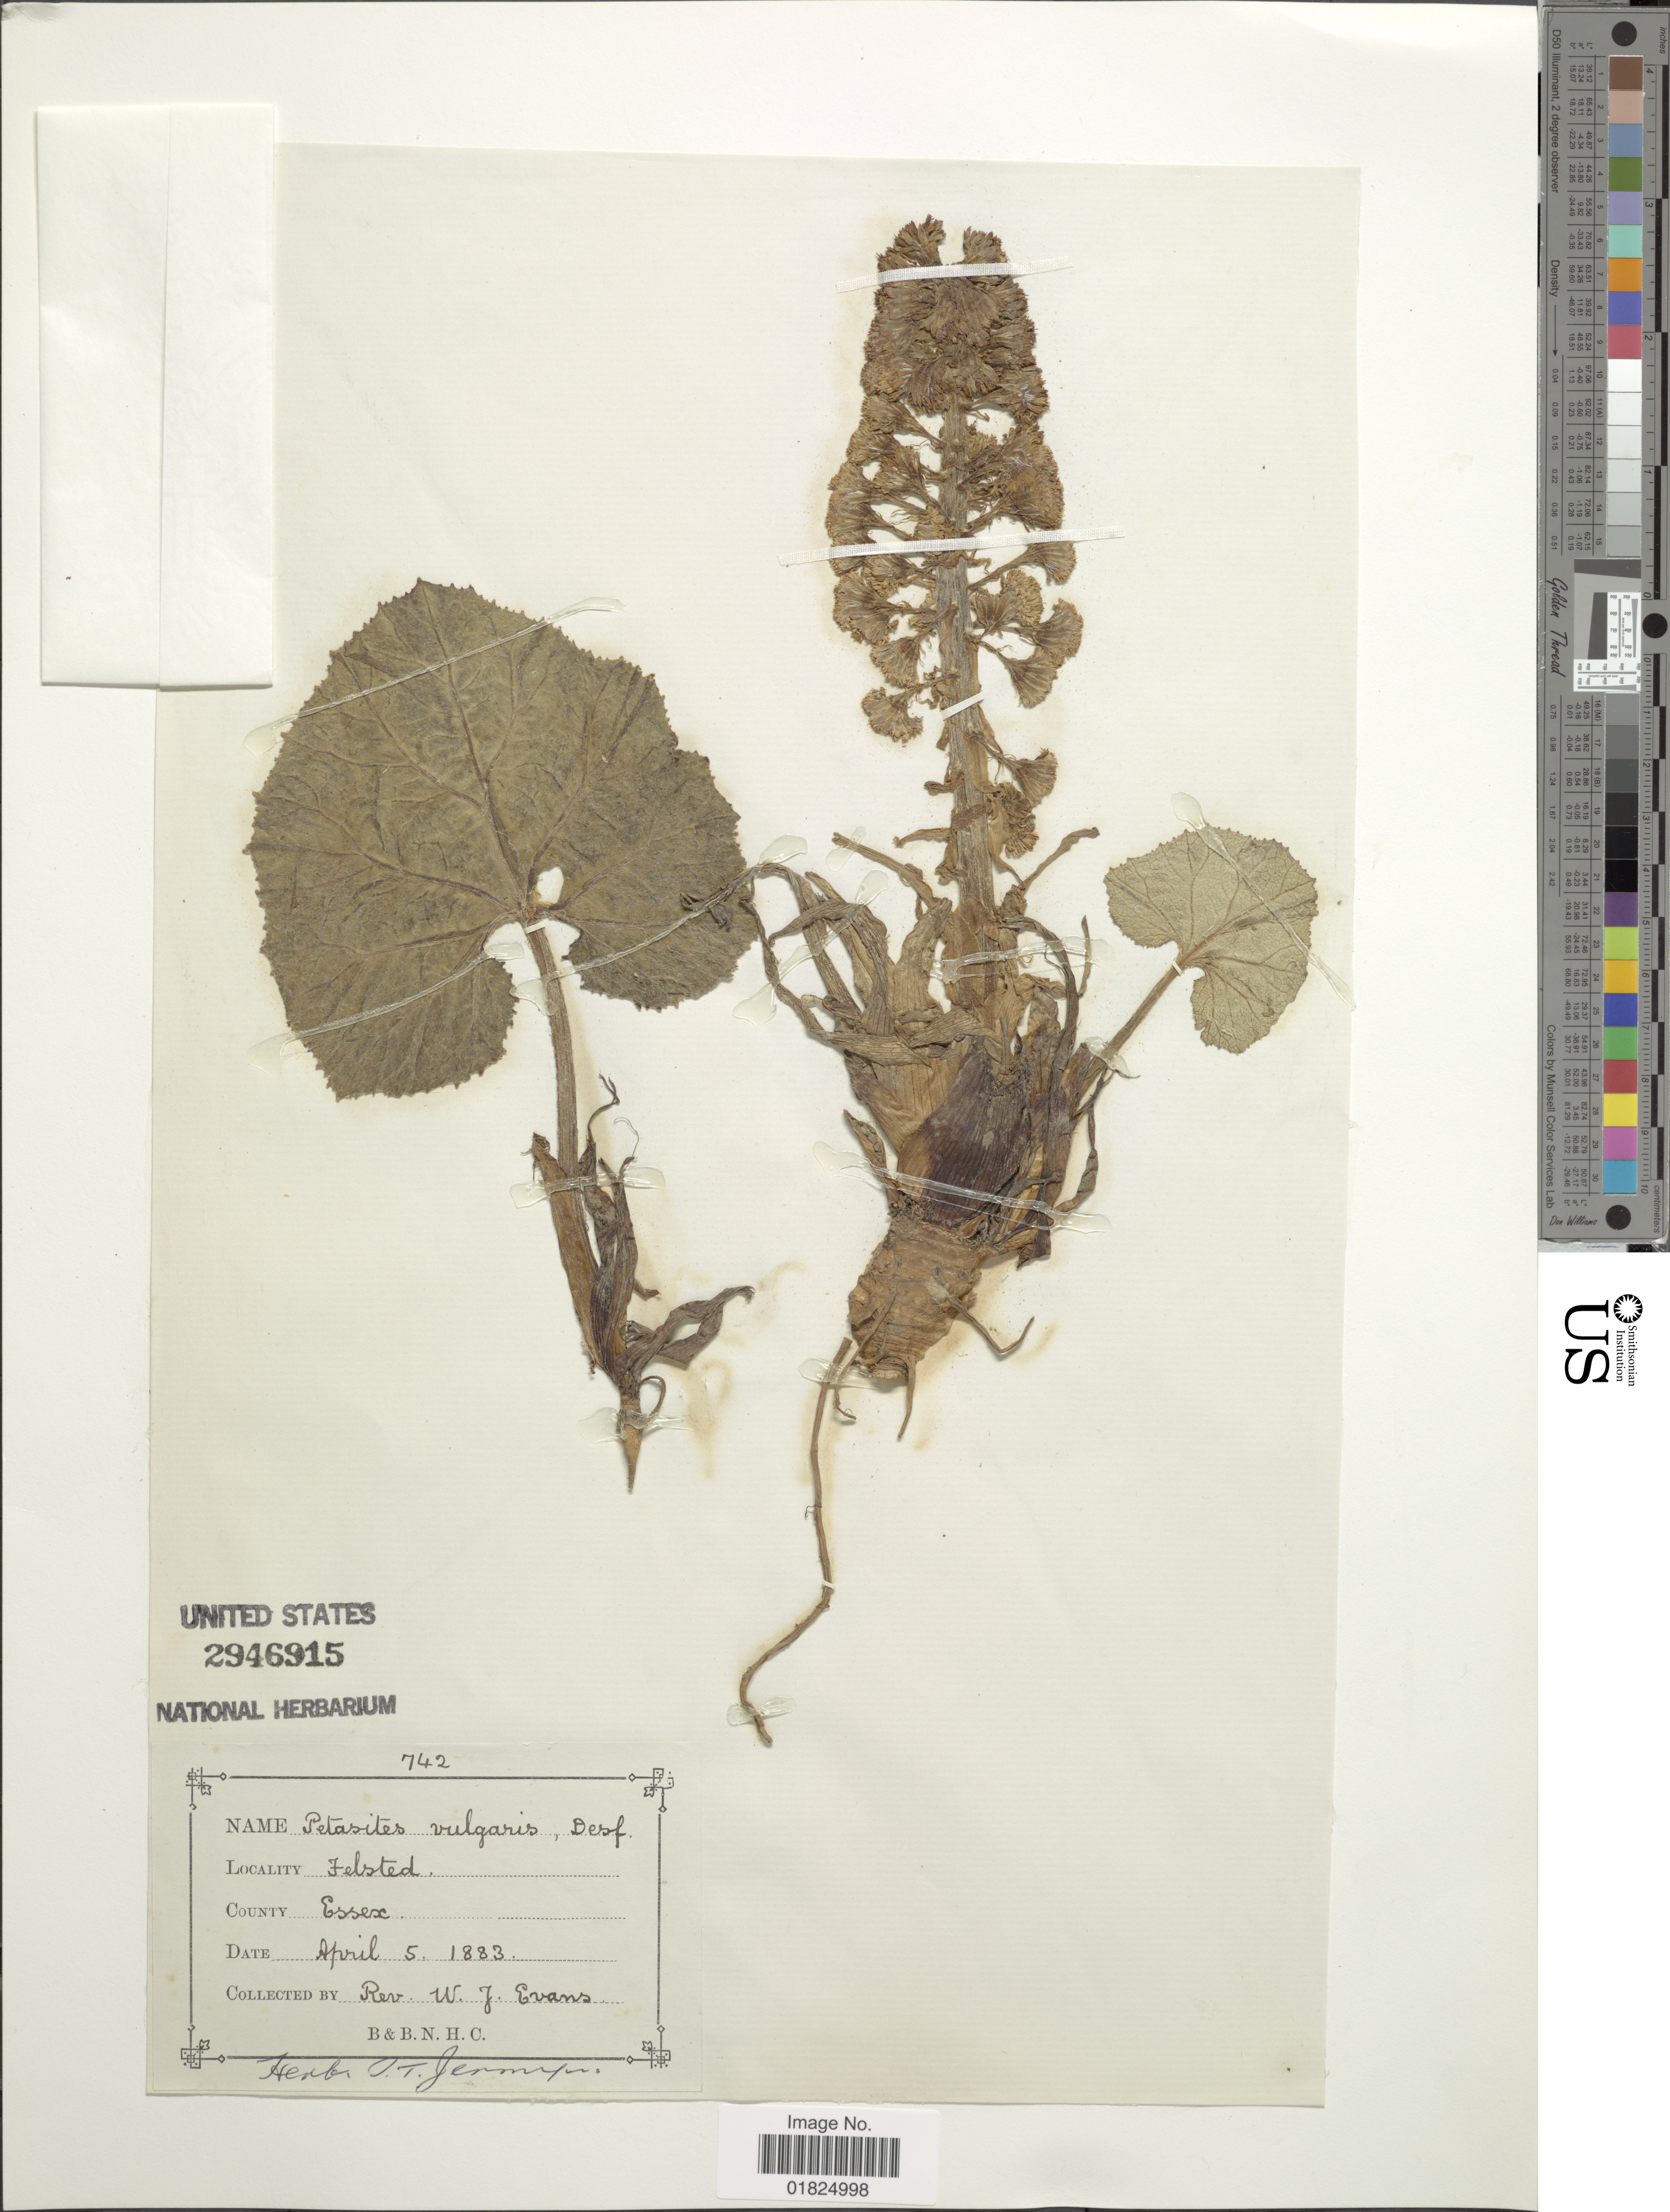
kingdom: Plantae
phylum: Tracheophyta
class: Magnoliopsida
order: Asterales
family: Asteraceae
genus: Petasites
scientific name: Petasites vulgaris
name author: Desf.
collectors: W. Evans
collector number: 742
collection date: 1883-04-05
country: United Kingdom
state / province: England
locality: Felsted, County Essex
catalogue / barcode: US 2946915